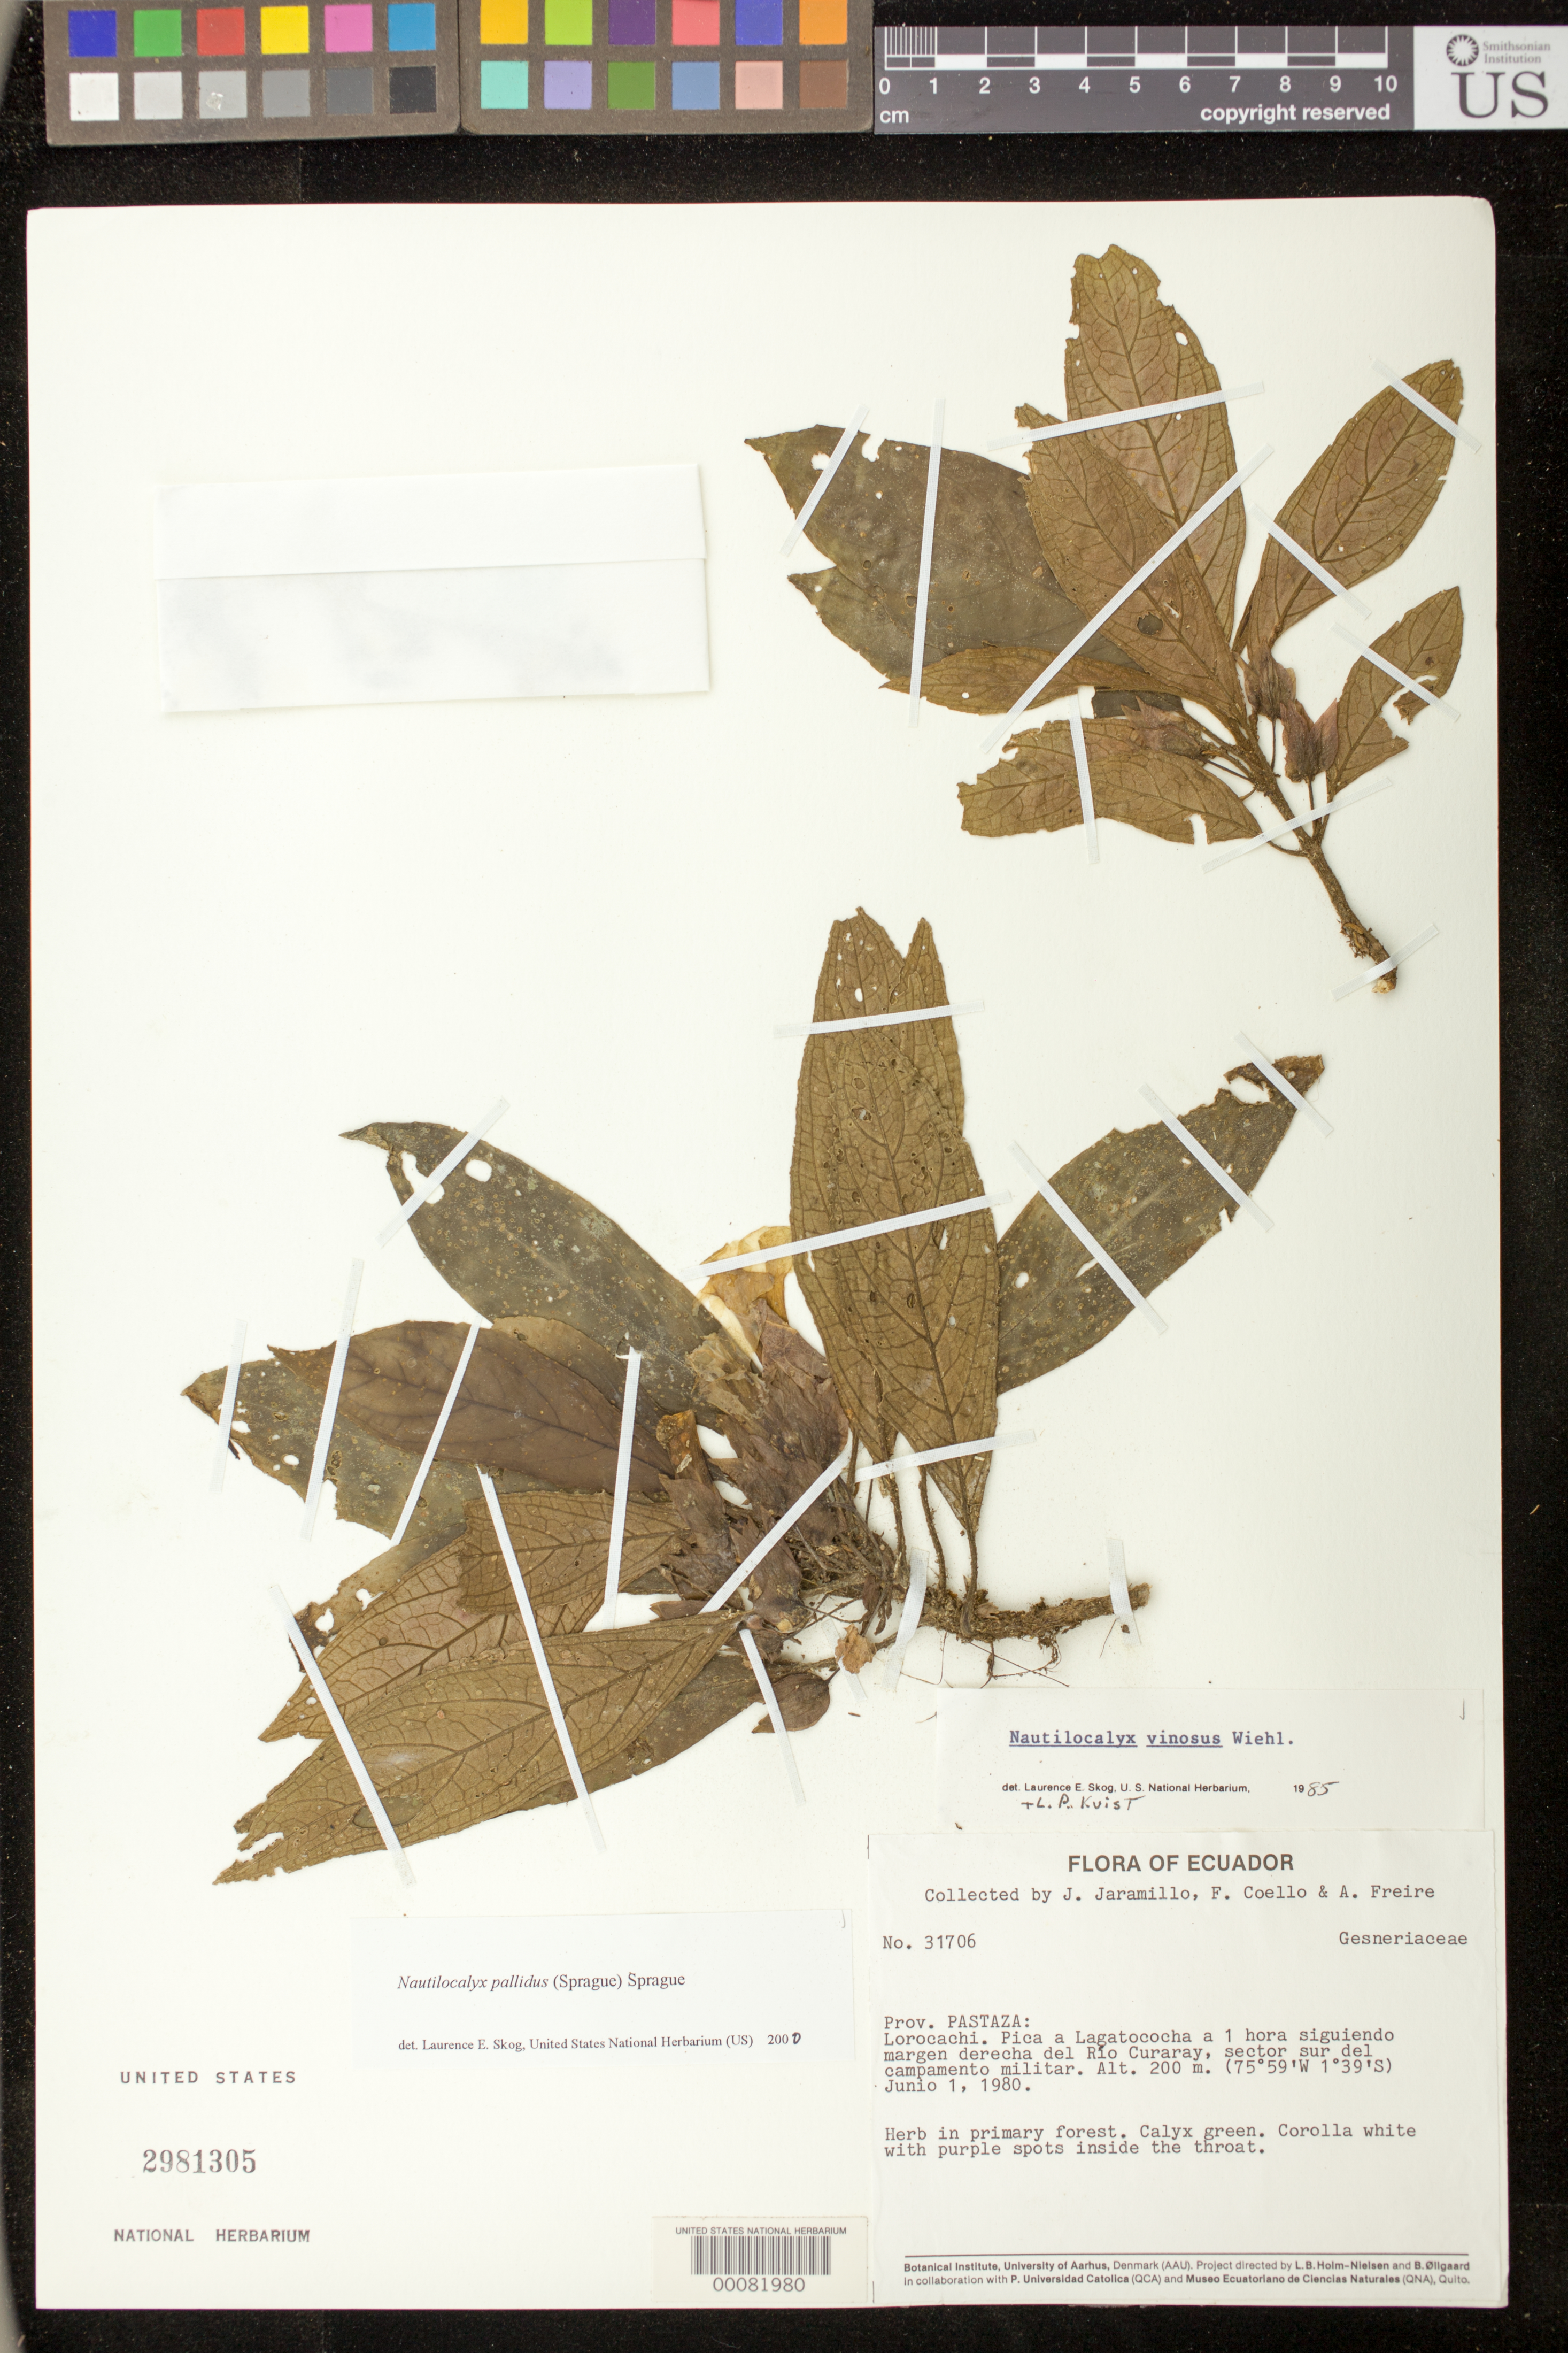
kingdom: Plantae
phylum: Tracheophyta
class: Magnoliopsida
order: Lamiales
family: Gesneriaceae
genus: Nautilocalyx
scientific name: Nautilocalyx pallidus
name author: (Sprague) C. Sprague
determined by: Skog, Laurence E.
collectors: J. L. Jaramillo, F. Coello & A. Freire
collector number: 31706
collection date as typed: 01 Jun 1980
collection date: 1980-06-01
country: Ecuador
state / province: Pastaza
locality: Lorocachi, pica a Lagatococha a 1 hora siguiendo margen derecha del Río Curaray, sector sur del campamento militar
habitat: Primary forest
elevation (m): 200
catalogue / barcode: US 2981305